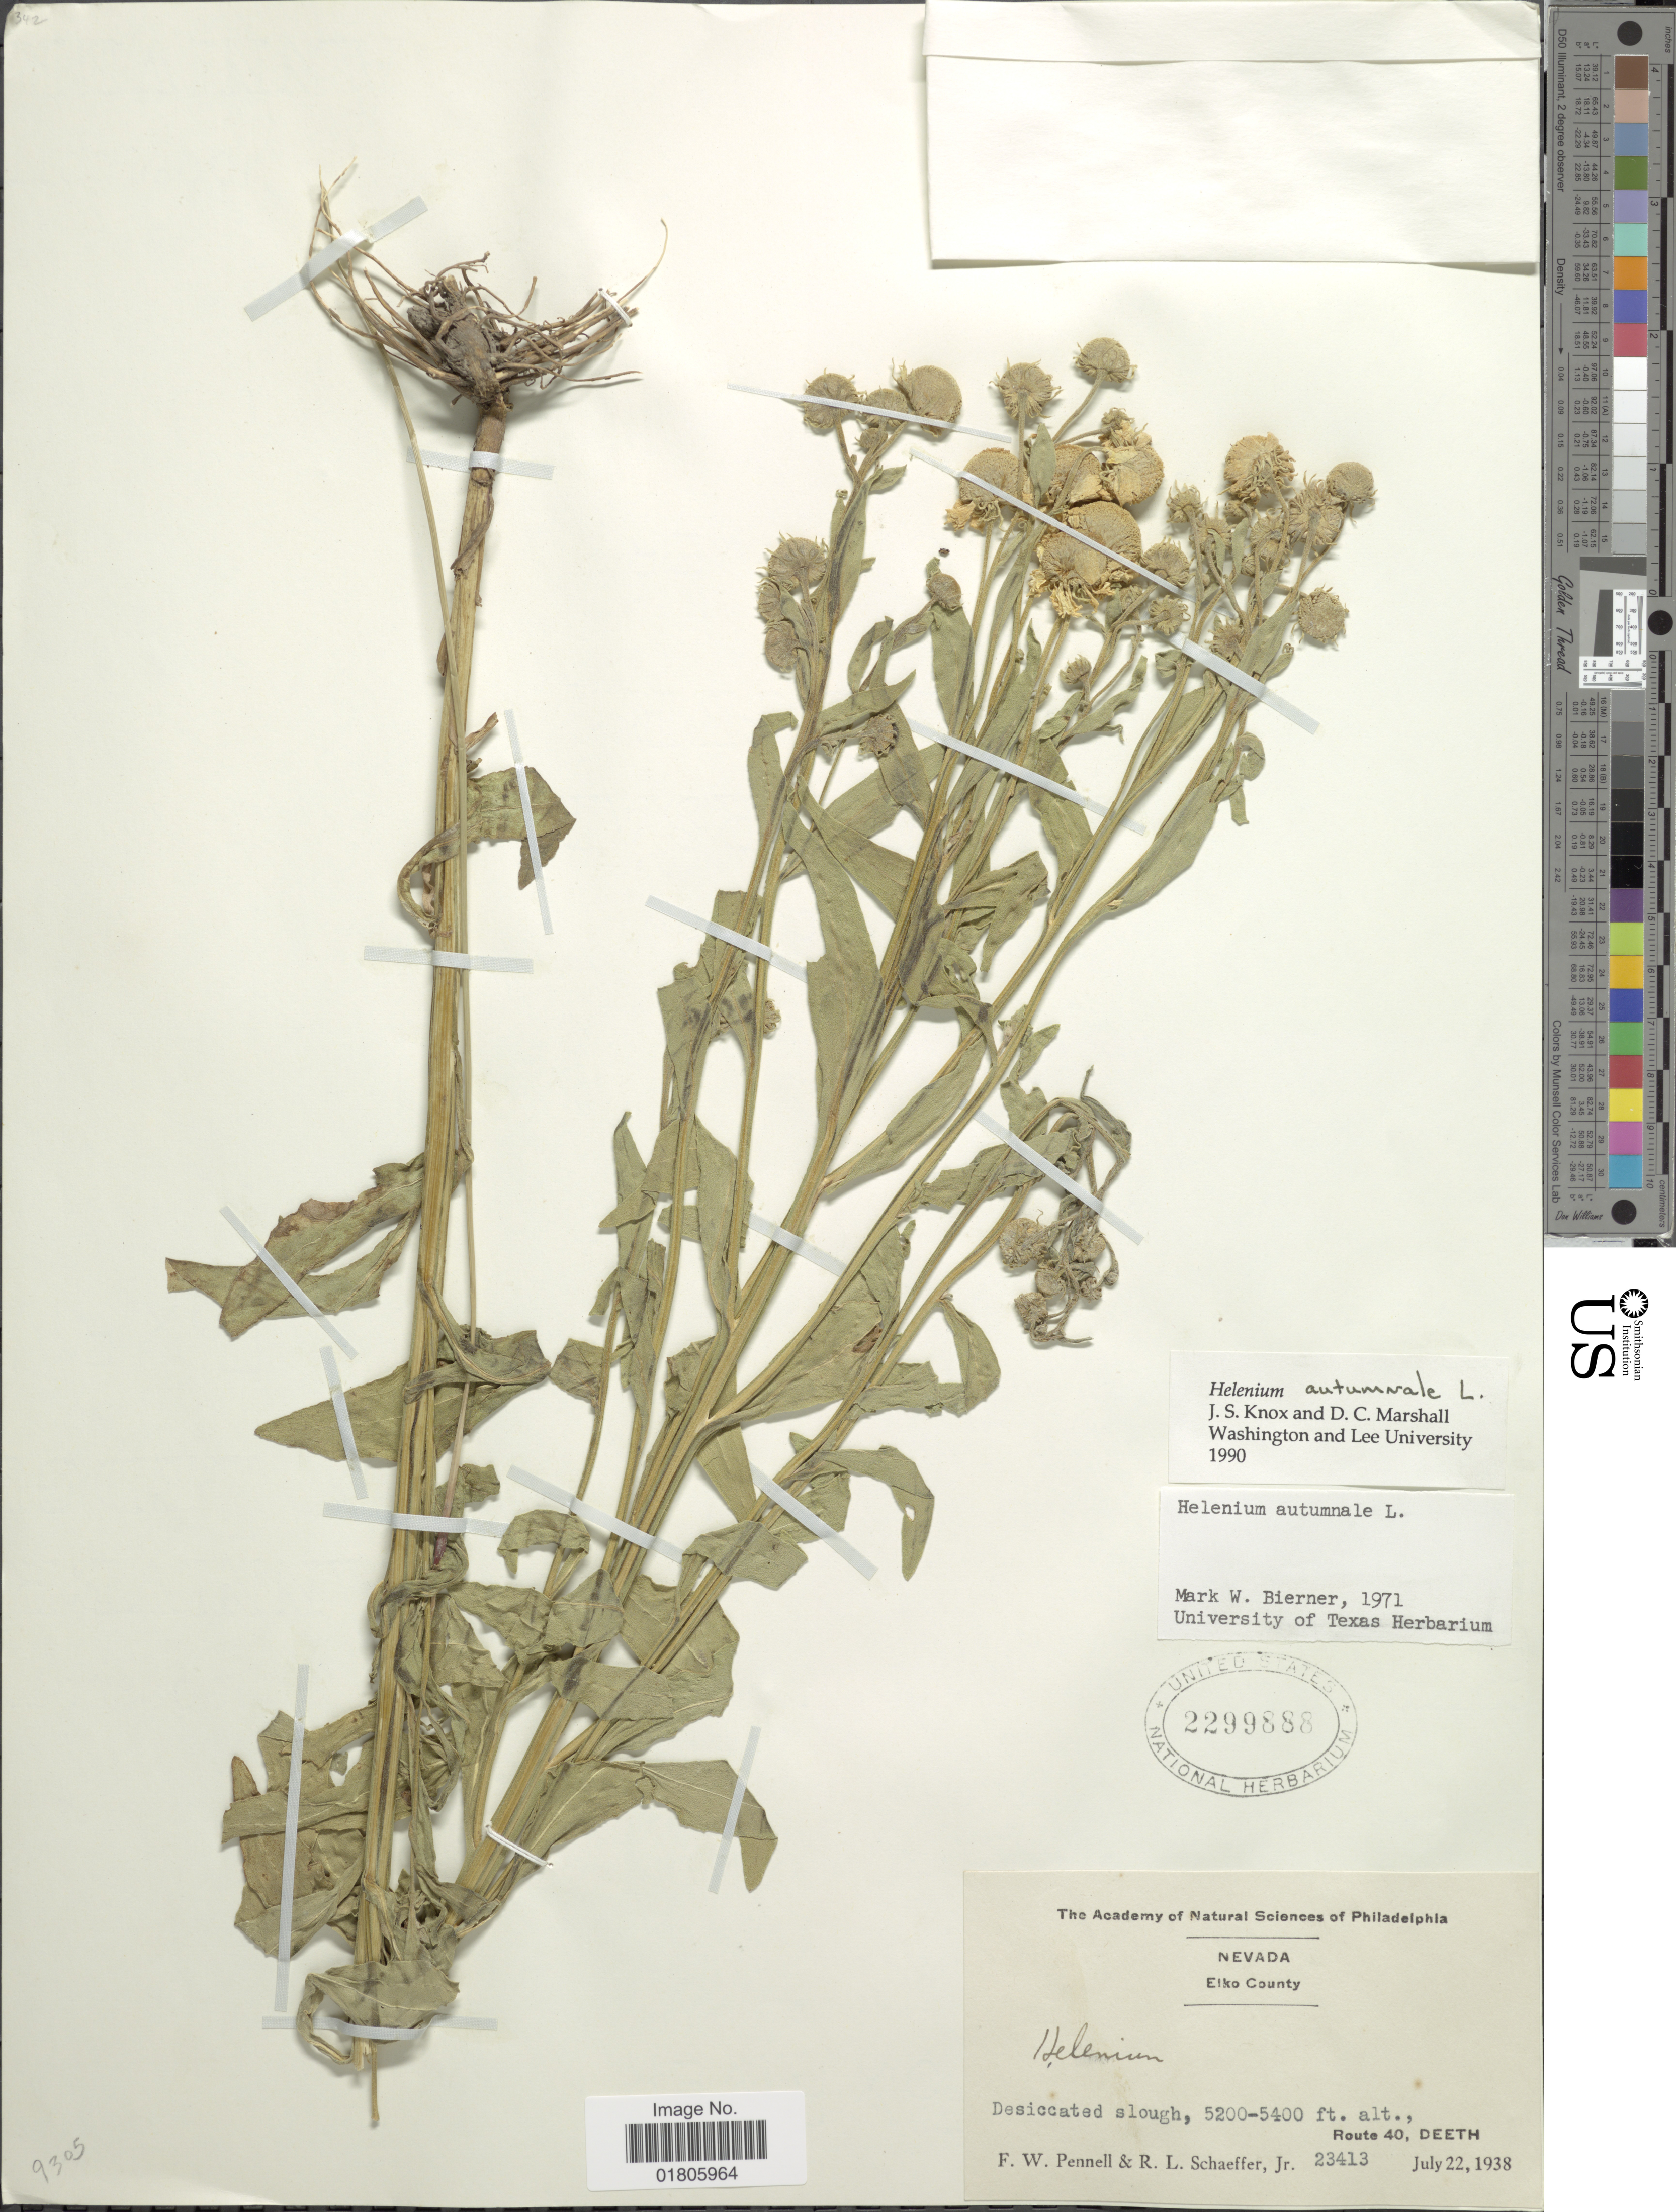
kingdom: Plantae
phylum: Tracheophyta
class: Magnoliopsida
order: Asterales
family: Asteraceae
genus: Helenium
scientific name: Helenium autumnale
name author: L.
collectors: F. W. Pennell & R. L. Schaeffer Jr.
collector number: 23413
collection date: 1938-07-22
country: United States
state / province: Nevada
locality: Eiko County, Deeth. Route 40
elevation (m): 1585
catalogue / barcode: US 2299888